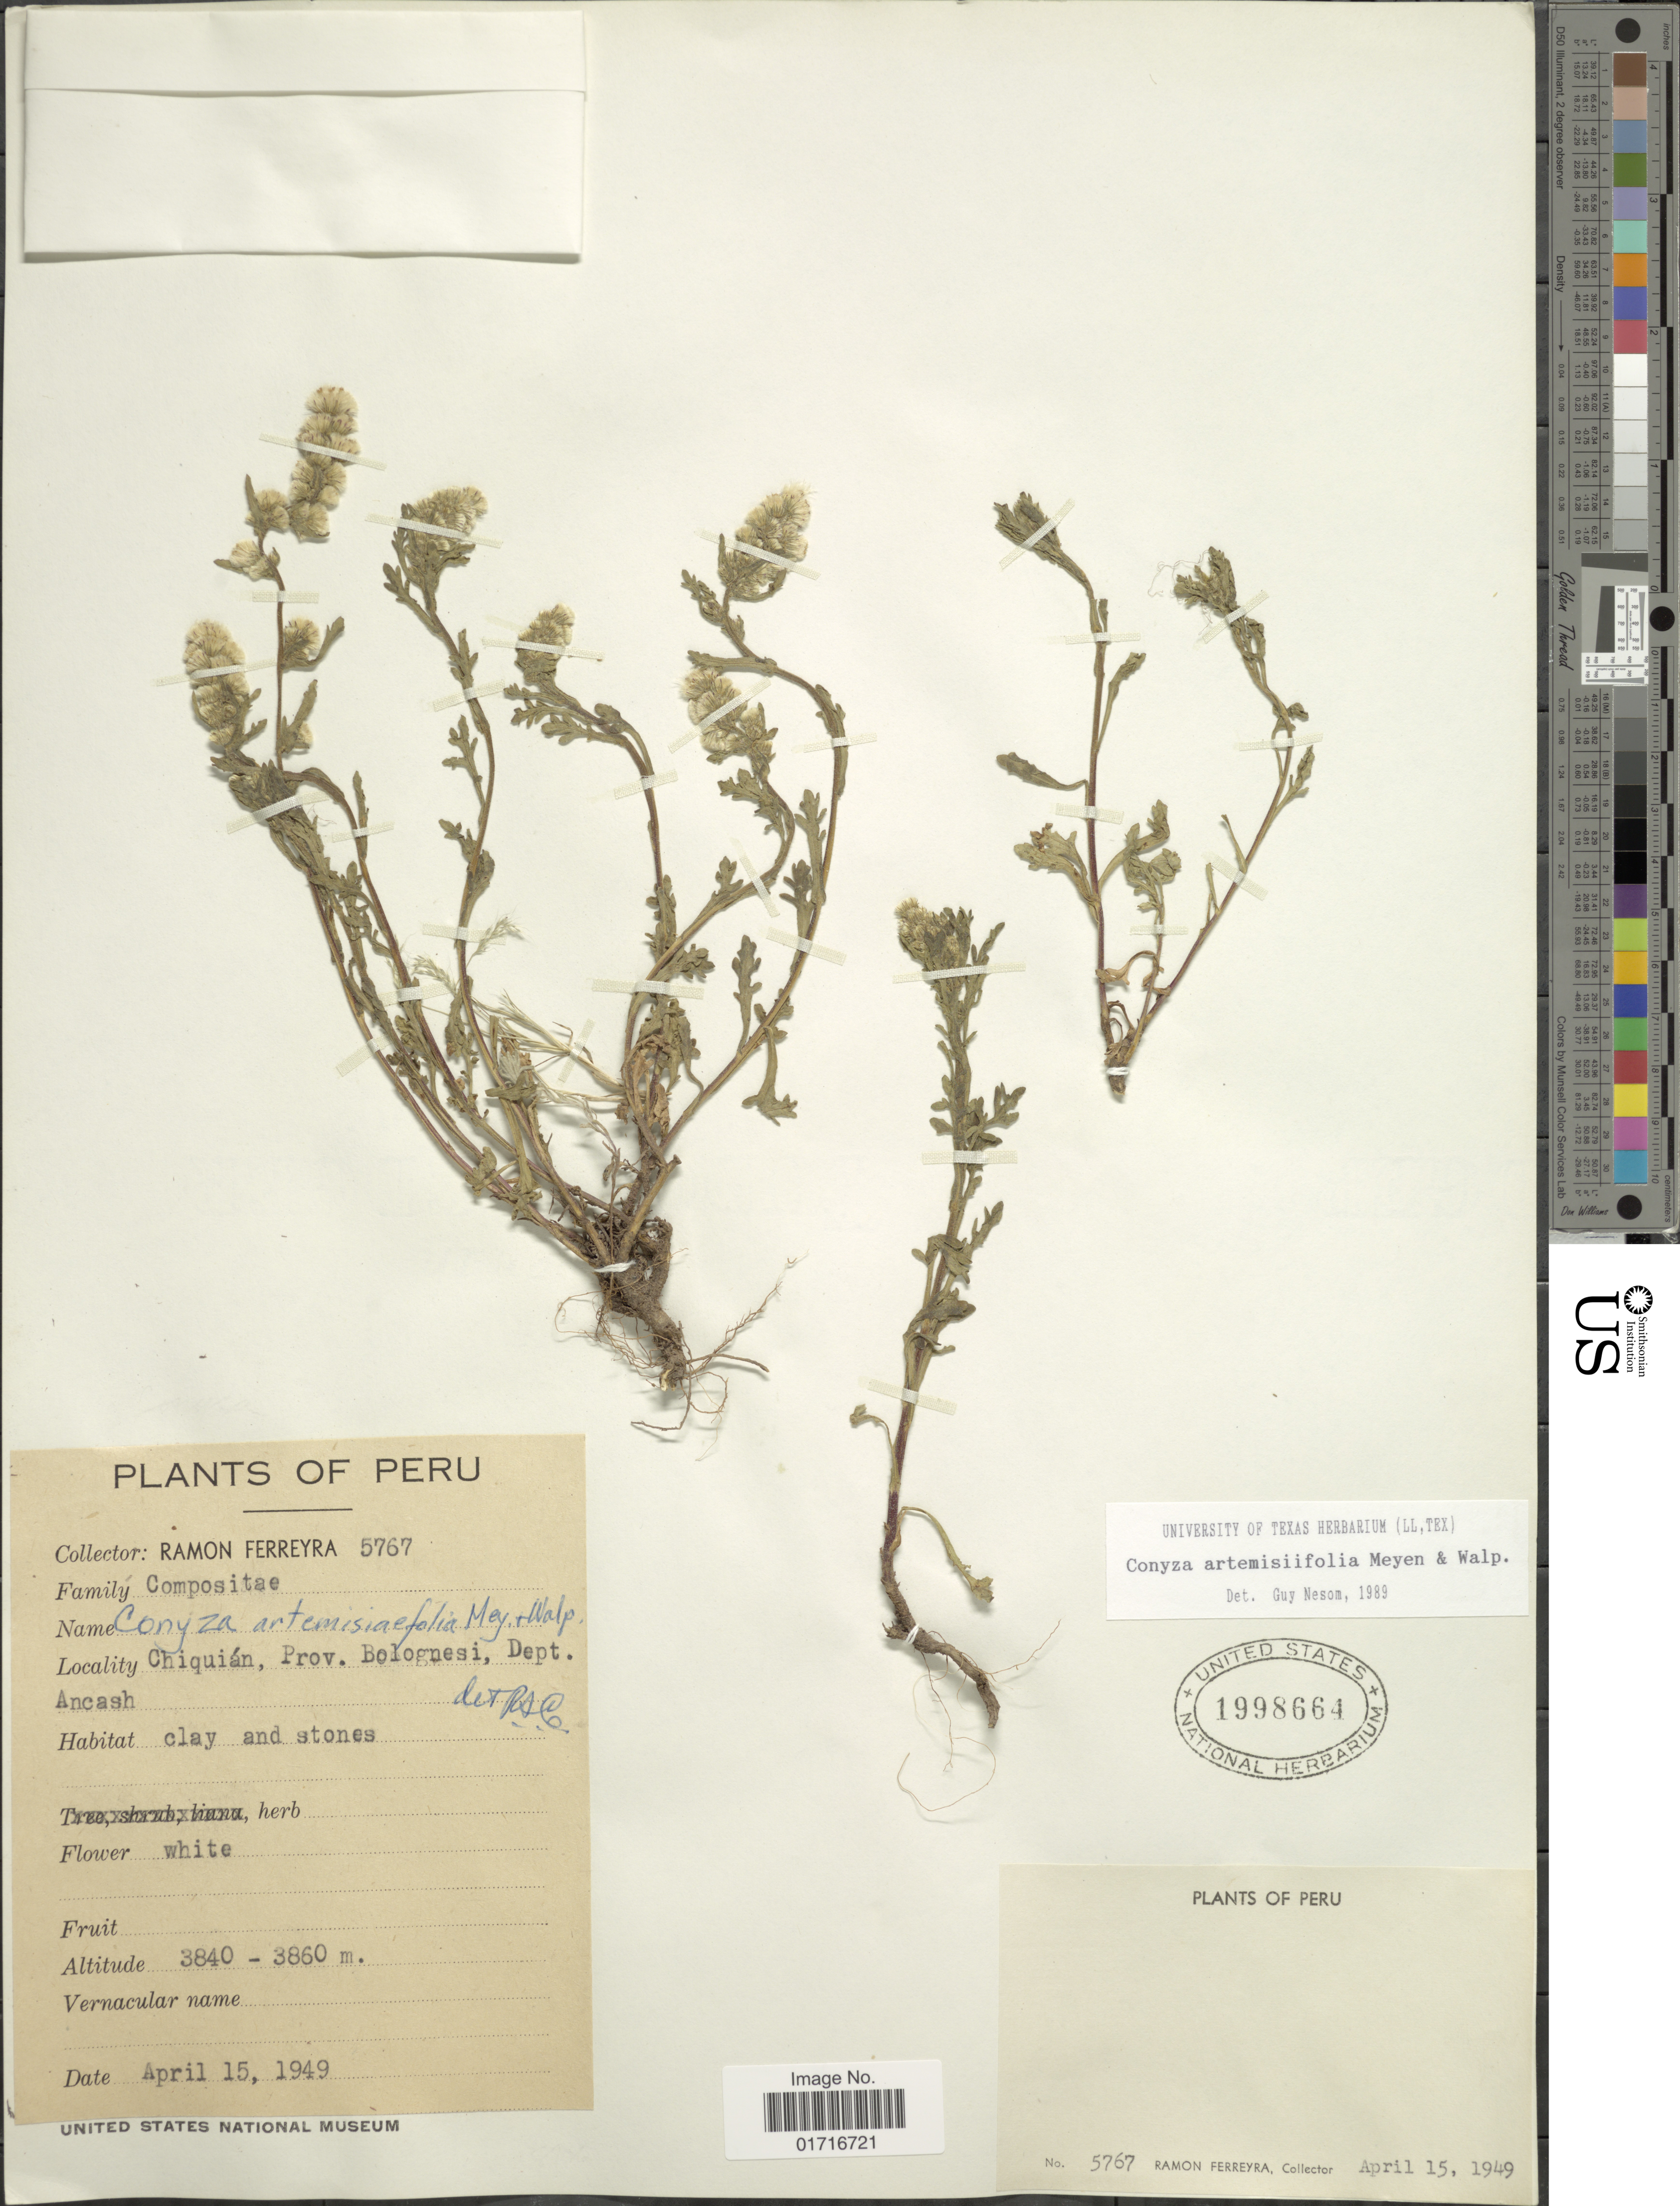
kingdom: Plantae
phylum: Tracheophyta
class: Magnoliopsida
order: Asterales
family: Asteraceae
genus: Conyza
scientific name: Conyza artemisifolia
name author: Meyen & Walp.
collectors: R. A. Ferreyra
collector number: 5767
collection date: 1949-04-15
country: Peru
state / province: Ancash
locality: Chiquian, Prov. Bolognesi, Dept. Ancash.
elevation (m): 3840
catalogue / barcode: US 1998664